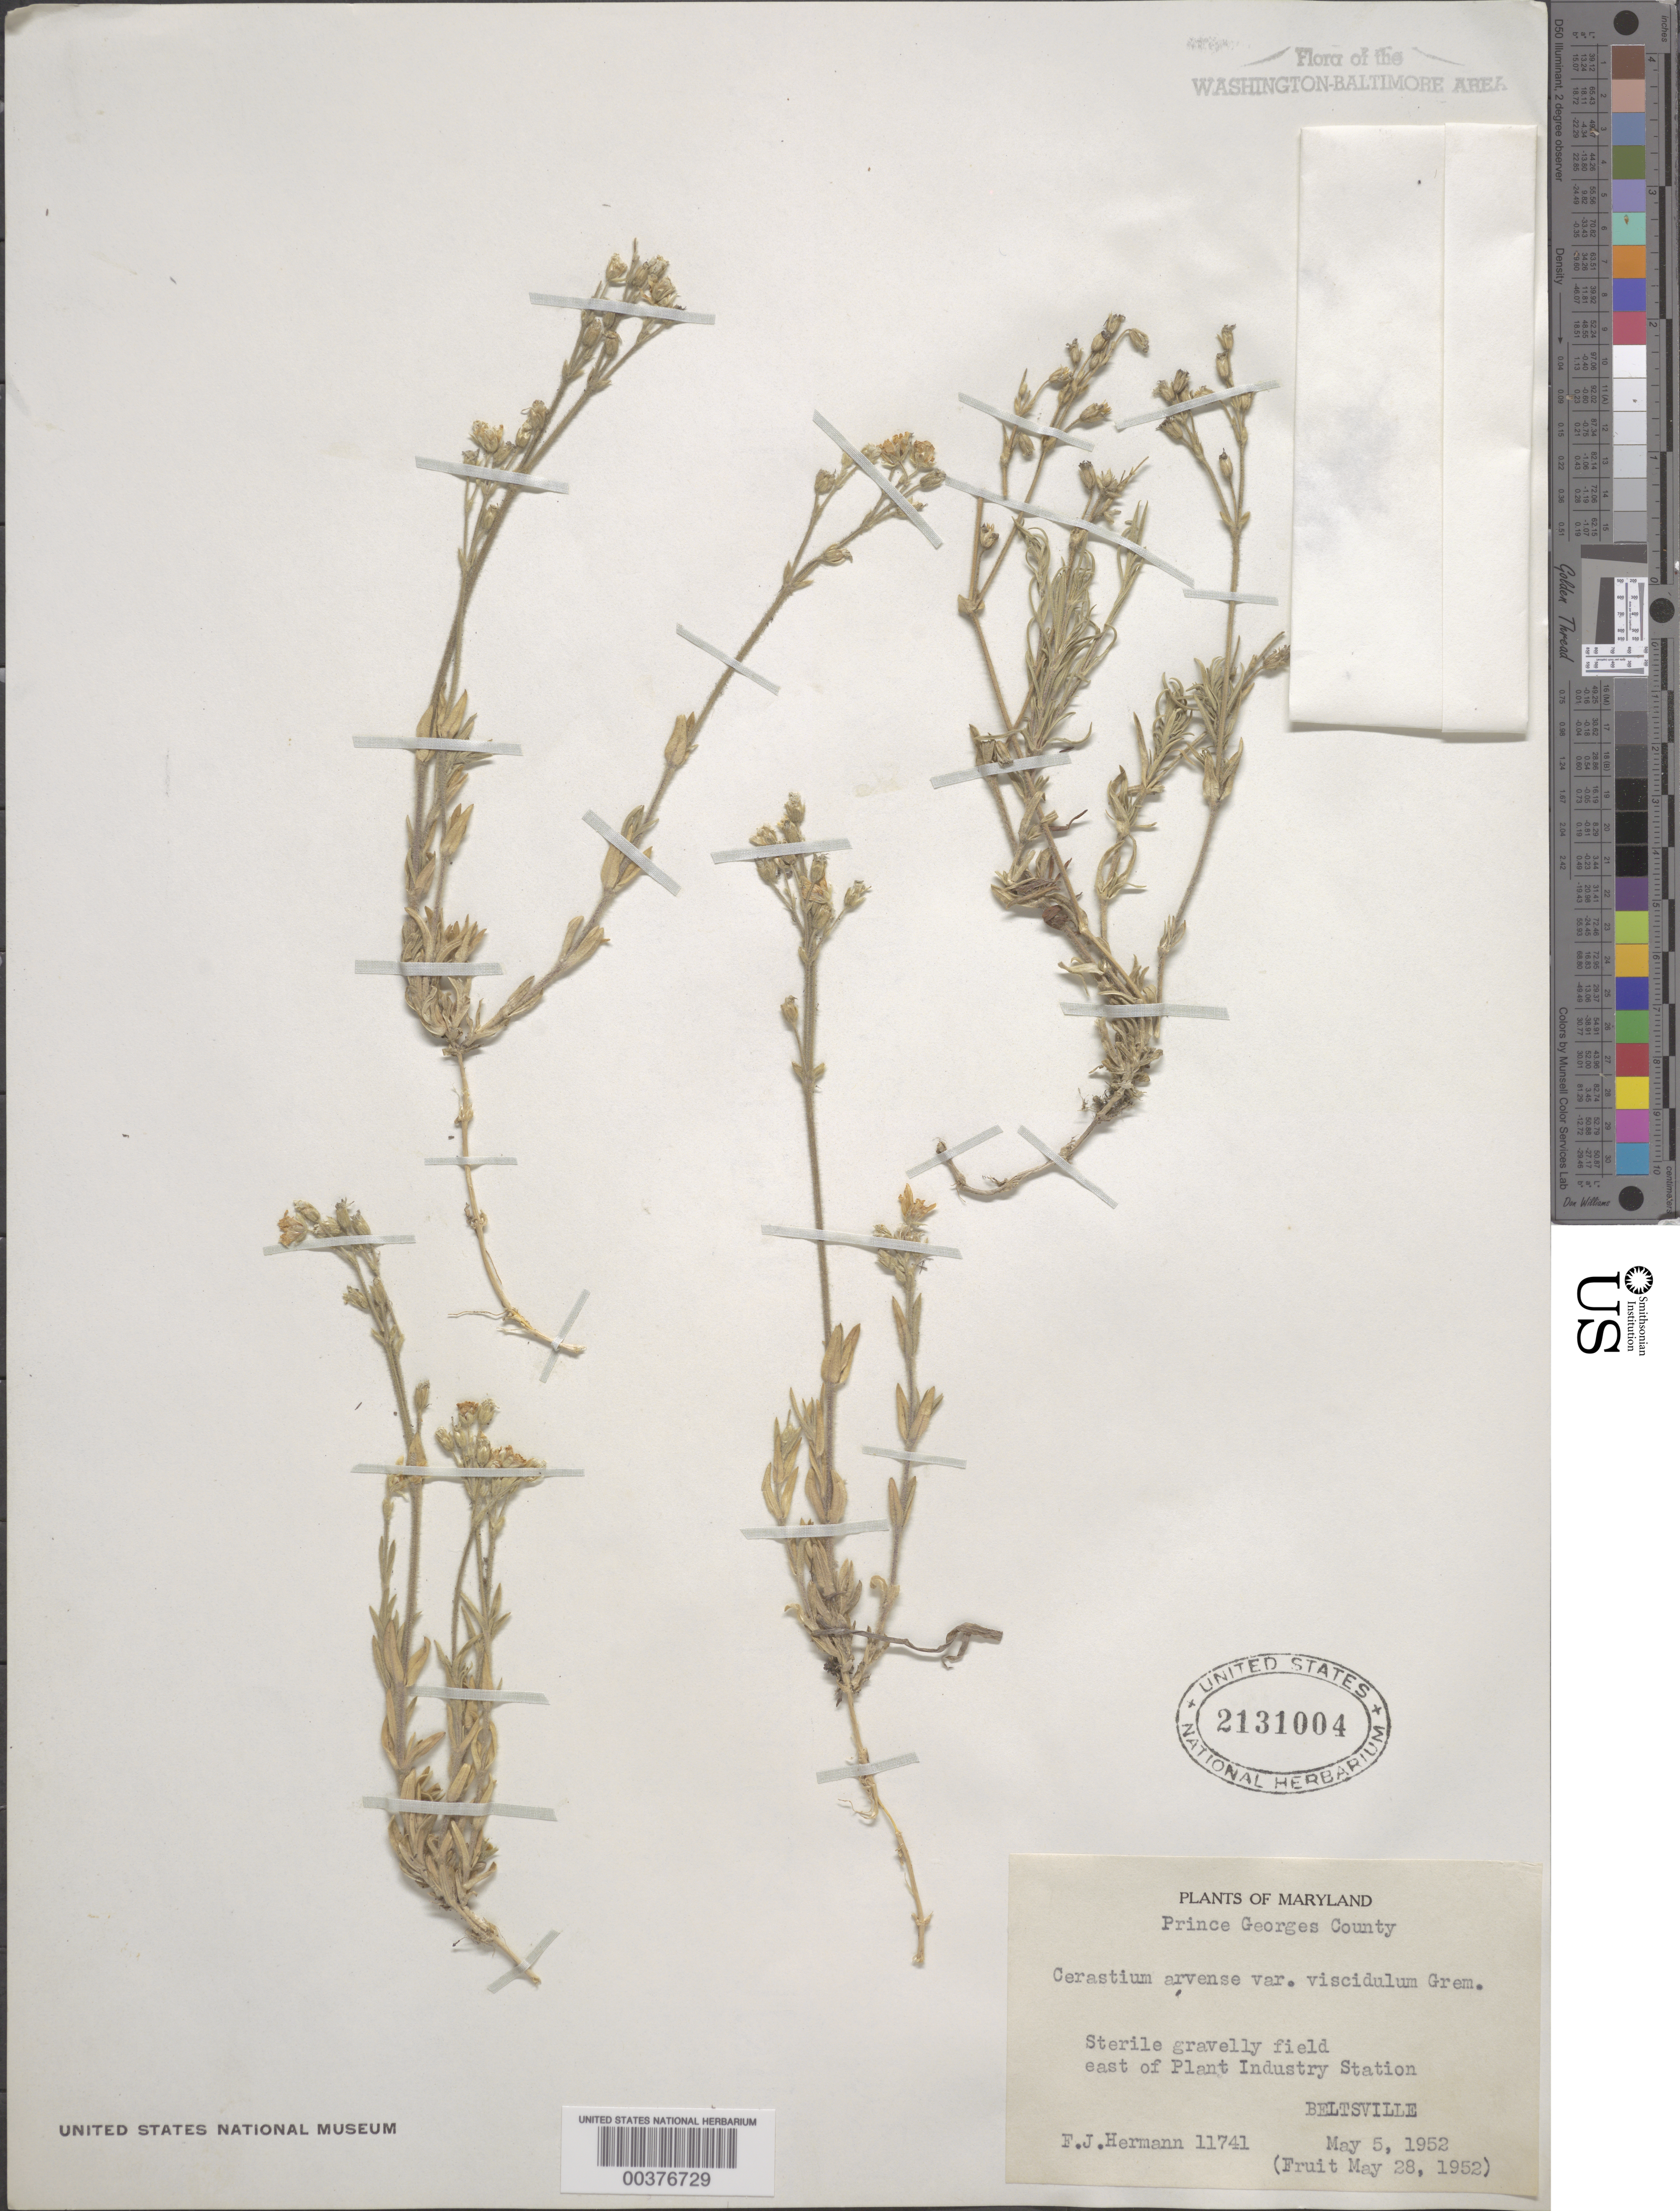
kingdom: Plantae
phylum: Tracheophyta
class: Magnoliopsida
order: Caryophyllales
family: Caryophyllaceae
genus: Cerastium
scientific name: Cerastium arvense var. viscidulum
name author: Gremli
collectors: F. J. Hermann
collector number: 11741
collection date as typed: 05 May 1952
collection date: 1952-05-05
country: United States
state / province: Maryland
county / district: Prince George's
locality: Beltsville, east of Plant Industry Station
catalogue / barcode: US 2131004